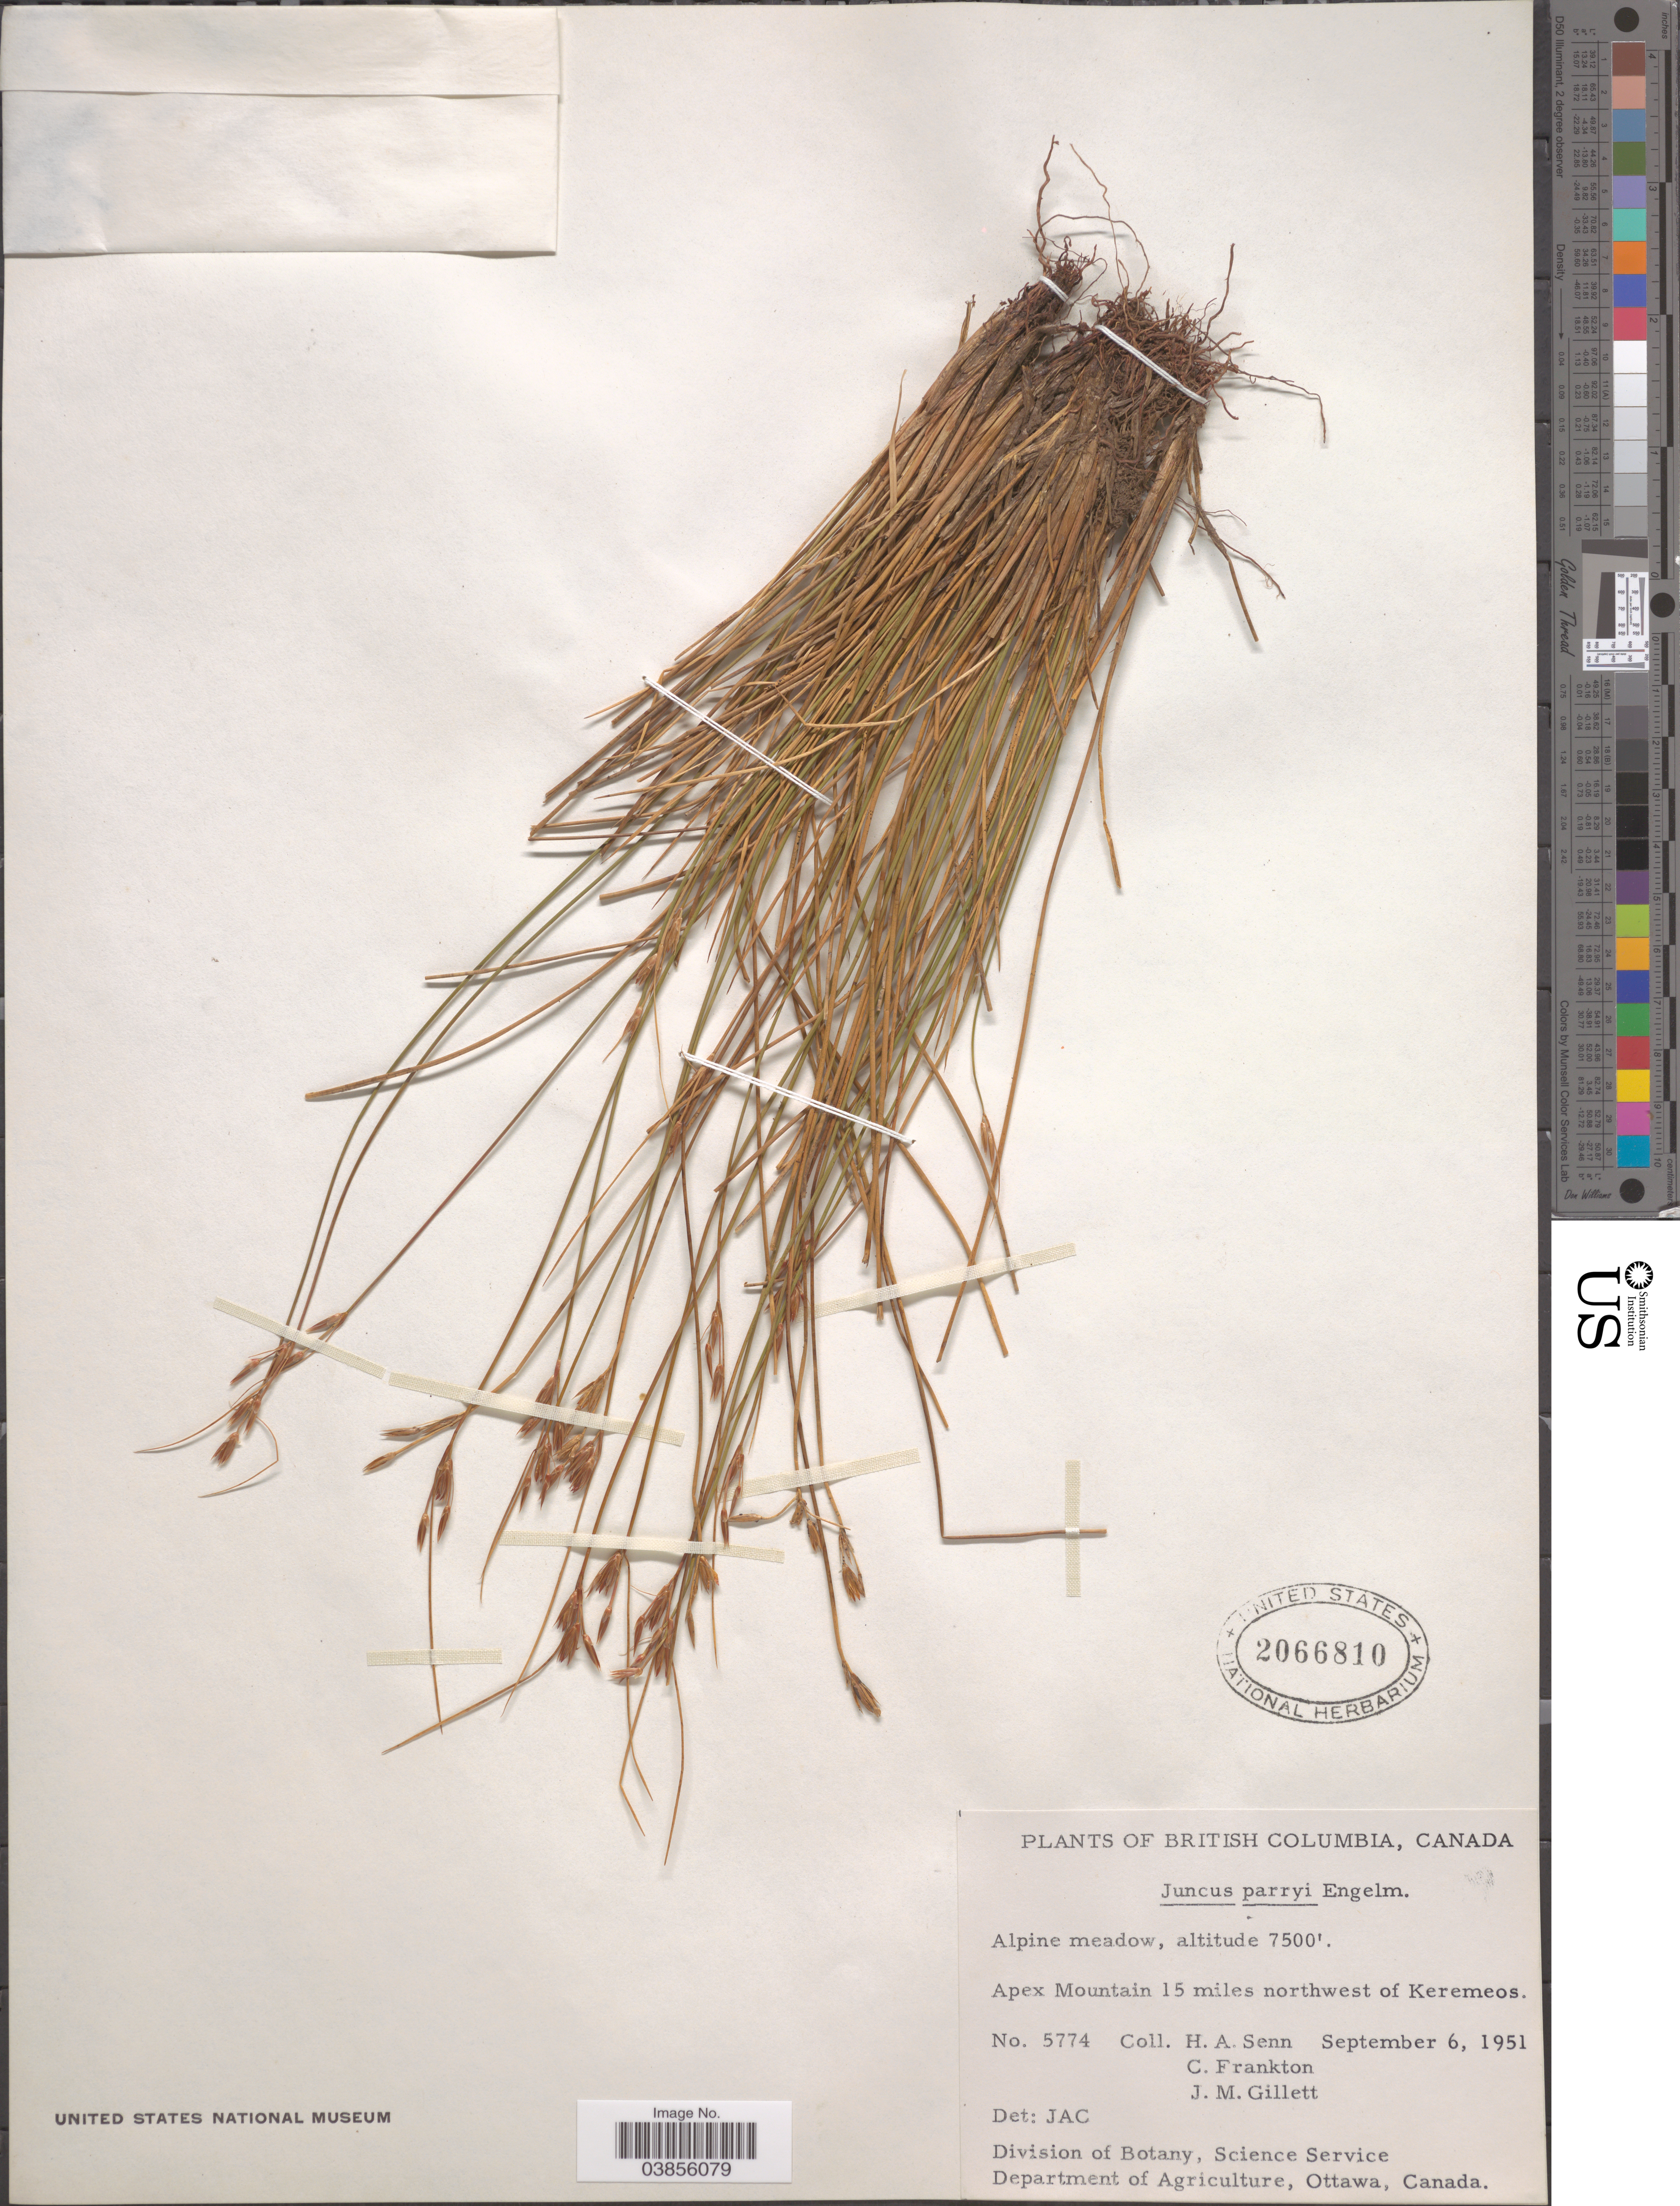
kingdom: Plantae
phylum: Tracheophyta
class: Liliopsida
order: Poales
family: Juncaceae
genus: Juncus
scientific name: Juncus parryi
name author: Engelm.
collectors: H. Senn, C. Frankton & J. M. Gillett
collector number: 5774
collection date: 1951-09-06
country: Canada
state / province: British Columbia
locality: Alpine meadow. Apex Mountain 15 miles northwest of Keremeos.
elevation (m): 2286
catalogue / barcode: US 2066810